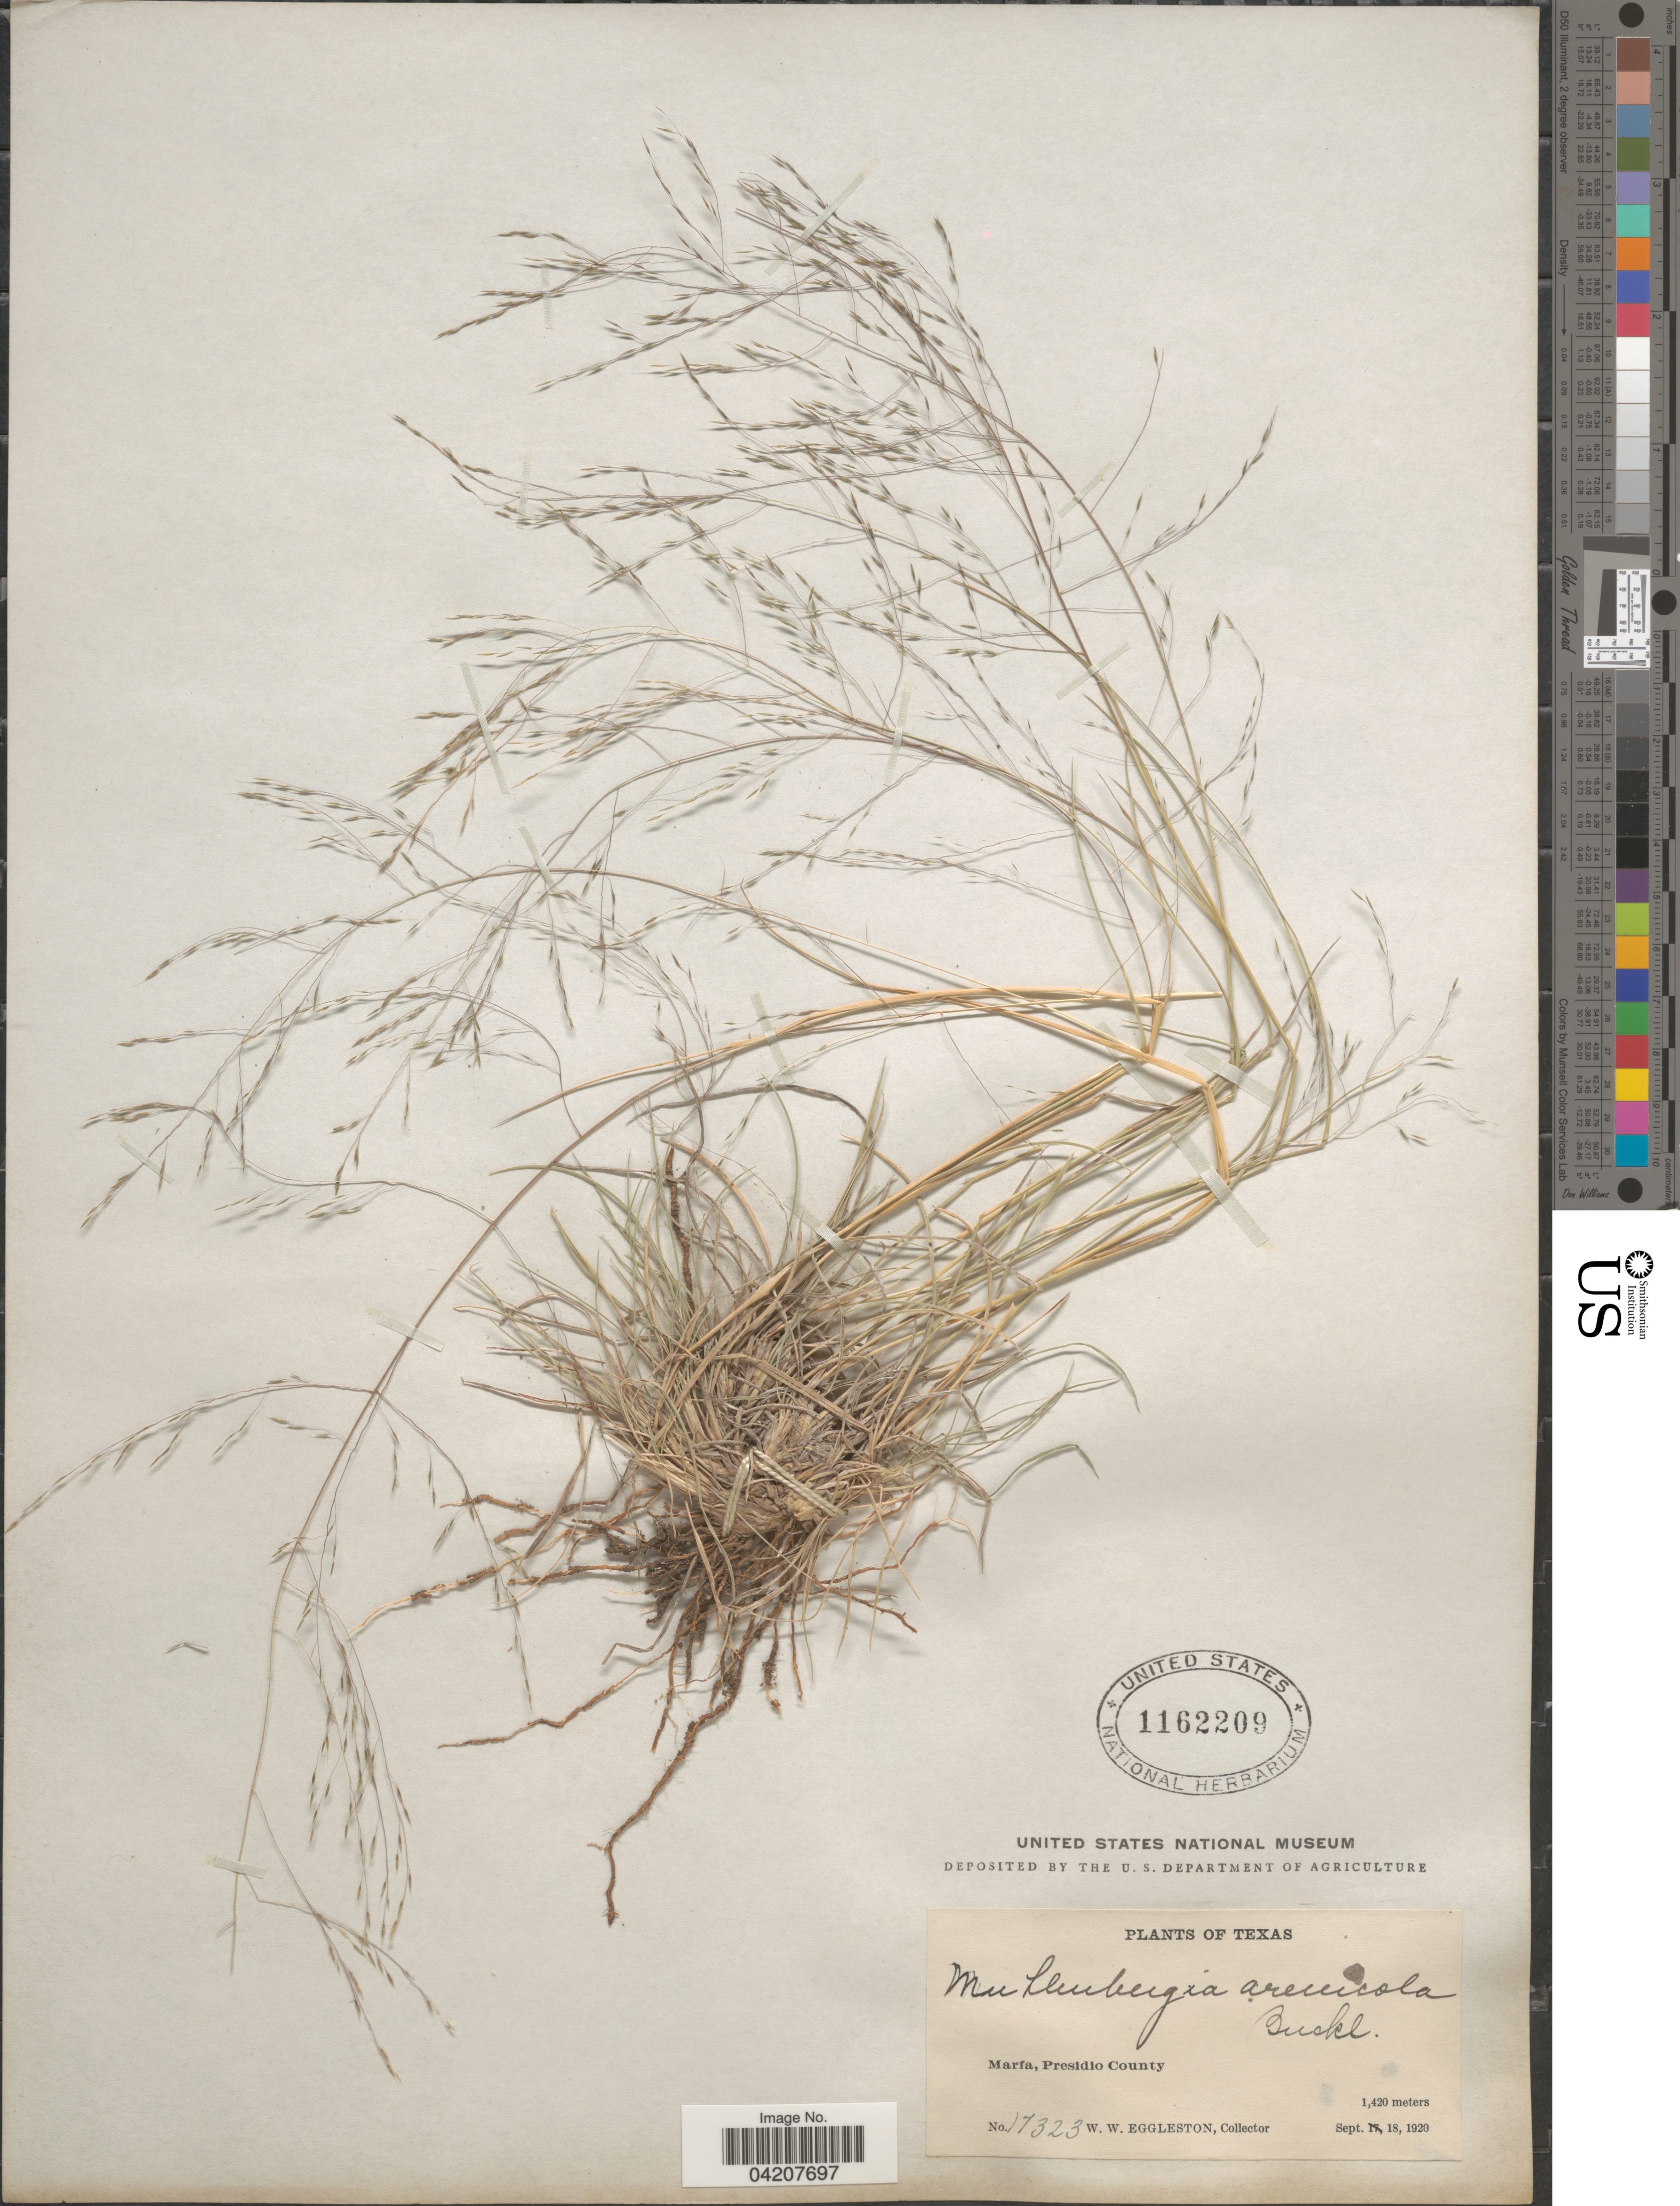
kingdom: Plantae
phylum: Tracheophyta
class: Liliopsida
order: Poales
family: Poaceae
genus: Muhlenbergia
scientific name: Muhlenbergia arenicola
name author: Buckley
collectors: W. W. Eggleston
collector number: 17323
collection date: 1920-09-18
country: United States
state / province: Texas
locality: Marfa, Presidio County.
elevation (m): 1420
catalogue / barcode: US 1162209